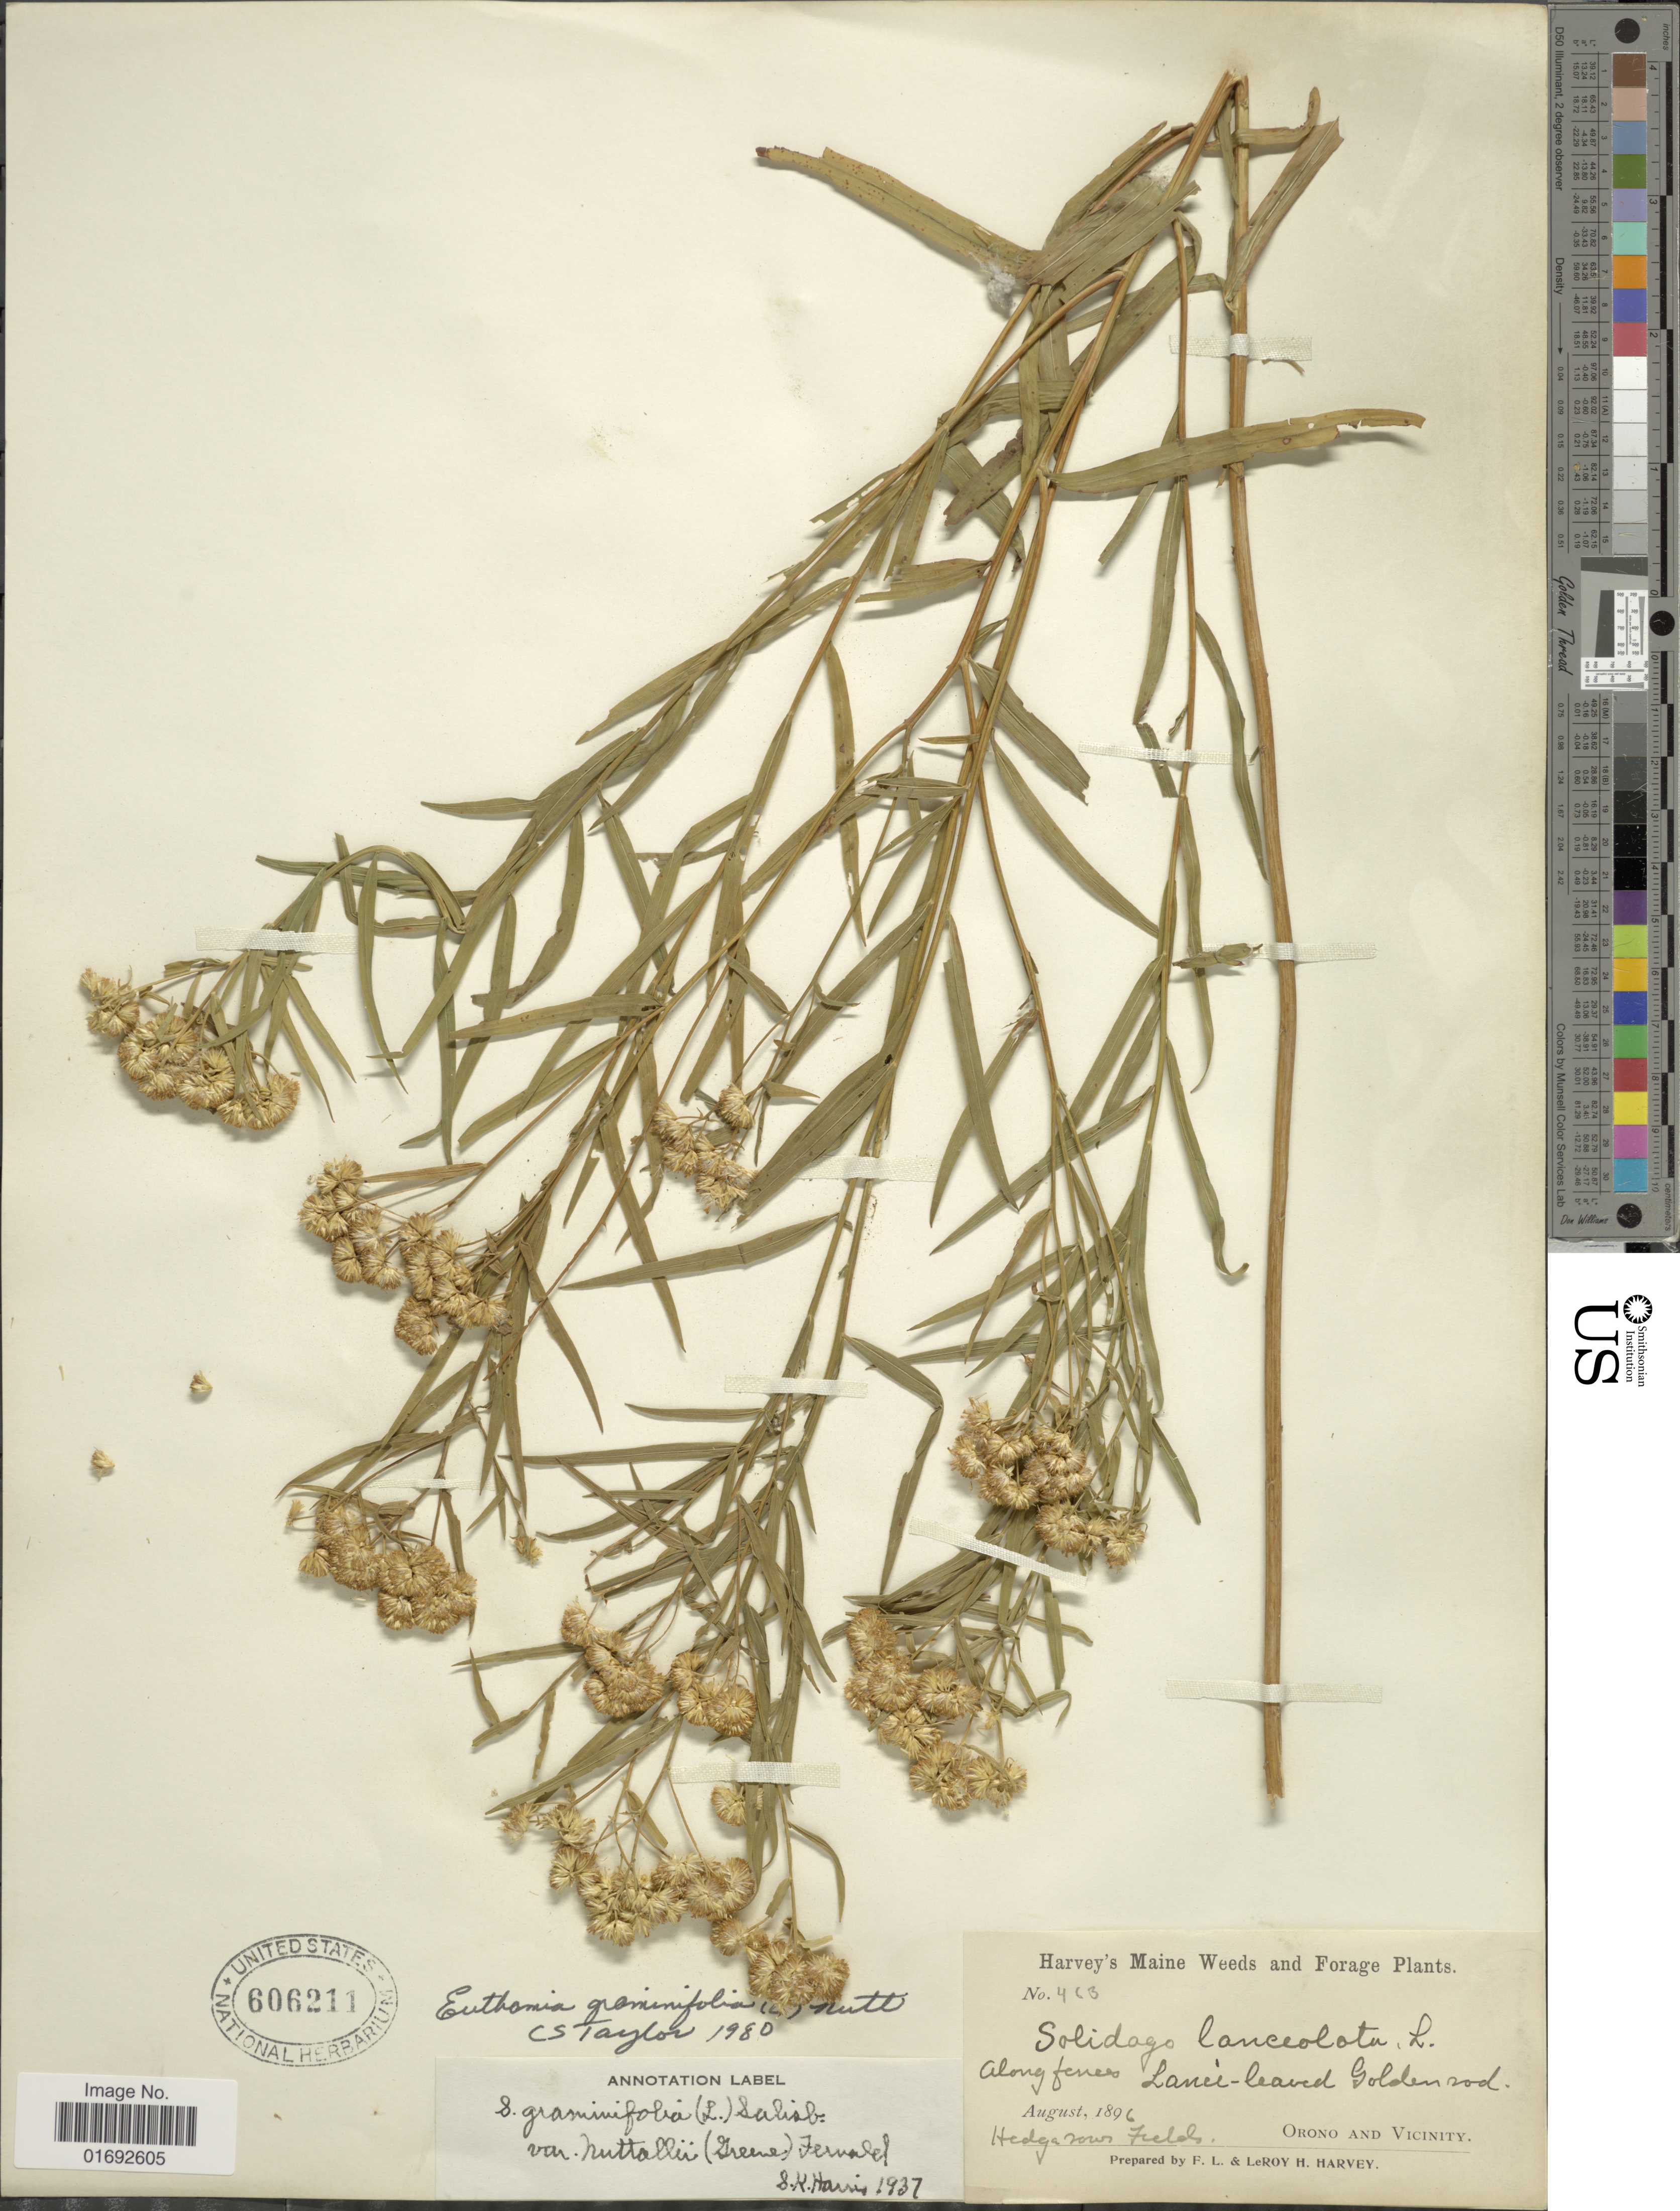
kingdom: Plantae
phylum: Tracheophyta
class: Magnoliopsida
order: Asterales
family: Asteraceae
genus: Euthamia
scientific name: Euthamia graminifolia var. nuttalii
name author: (S.W. Greene) W. Stone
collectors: L. H. Harvey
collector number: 463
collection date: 1896-08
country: United States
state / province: Maine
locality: Orono and Vicinity, Hedgetown Fields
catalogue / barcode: US 606211